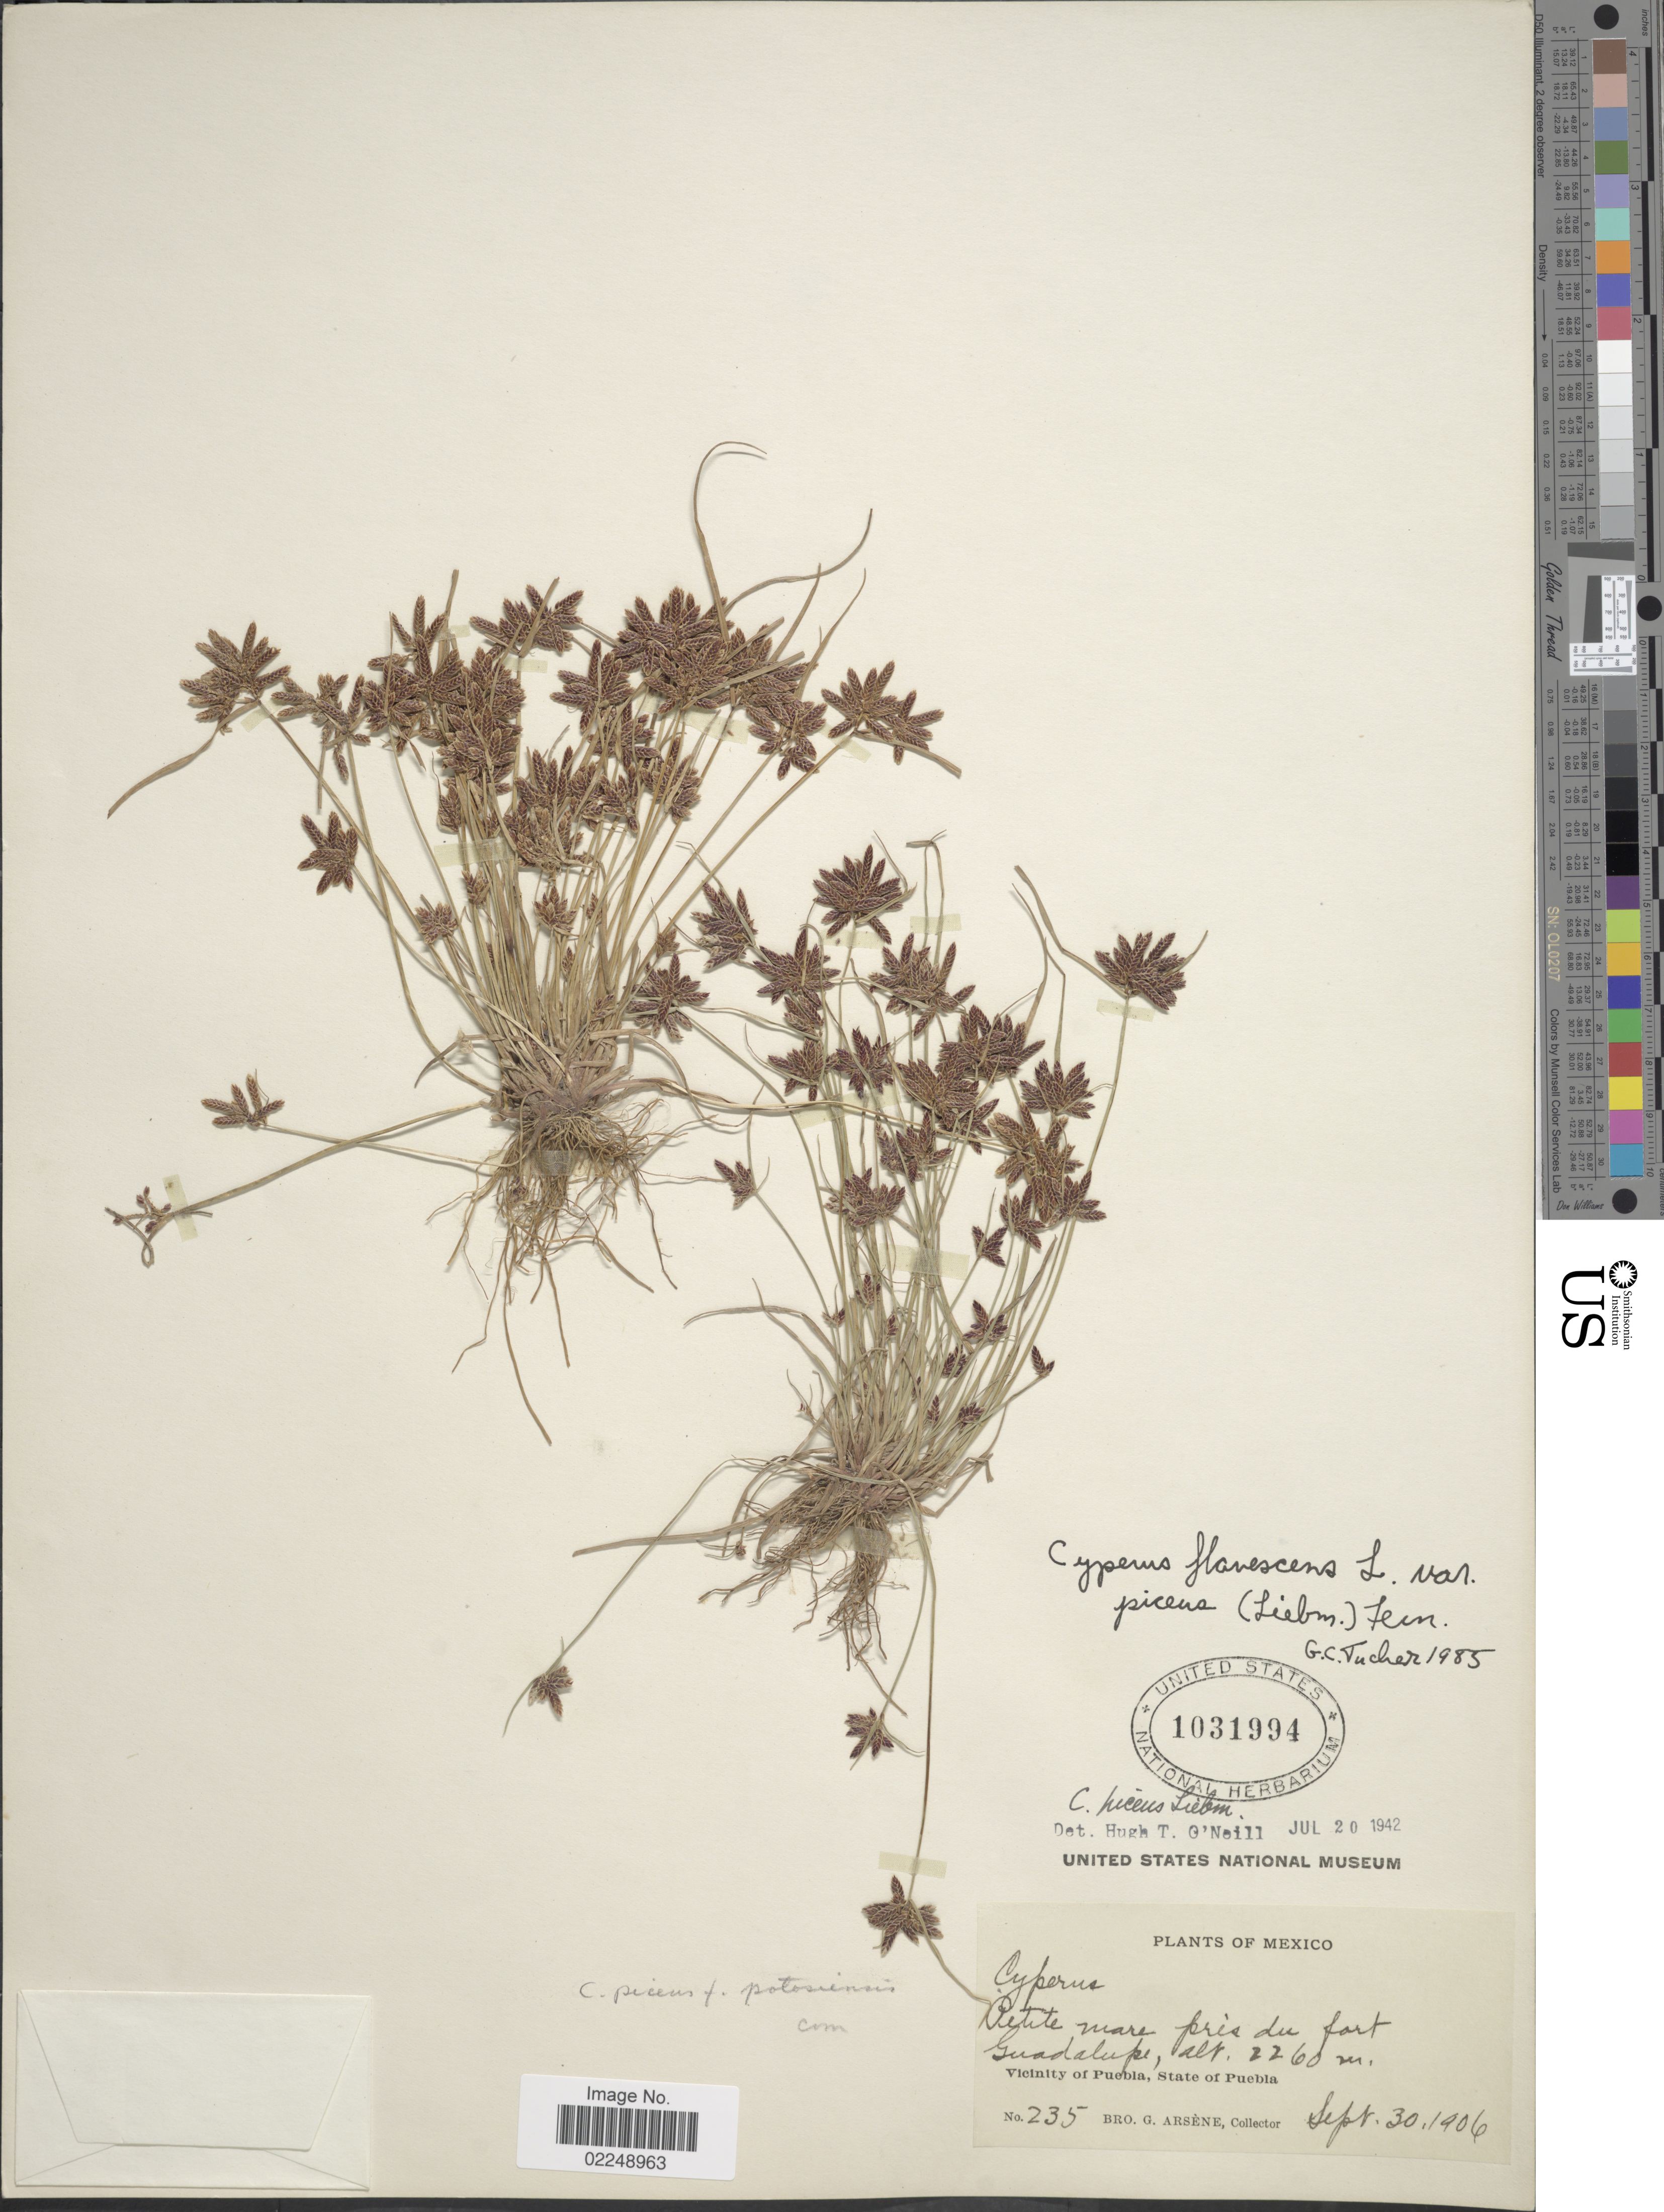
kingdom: Plantae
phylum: Tracheophyta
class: Liliopsida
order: Poales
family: Cyperaceae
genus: Cyperus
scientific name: Cyperus flavescens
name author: L.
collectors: Bro. G. Arsène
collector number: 235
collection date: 1906-09-30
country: Mexico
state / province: Puebla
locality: Petite near pres de fort Guadalupe, Vicinity of Puebla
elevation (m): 2260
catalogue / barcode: US 1031994